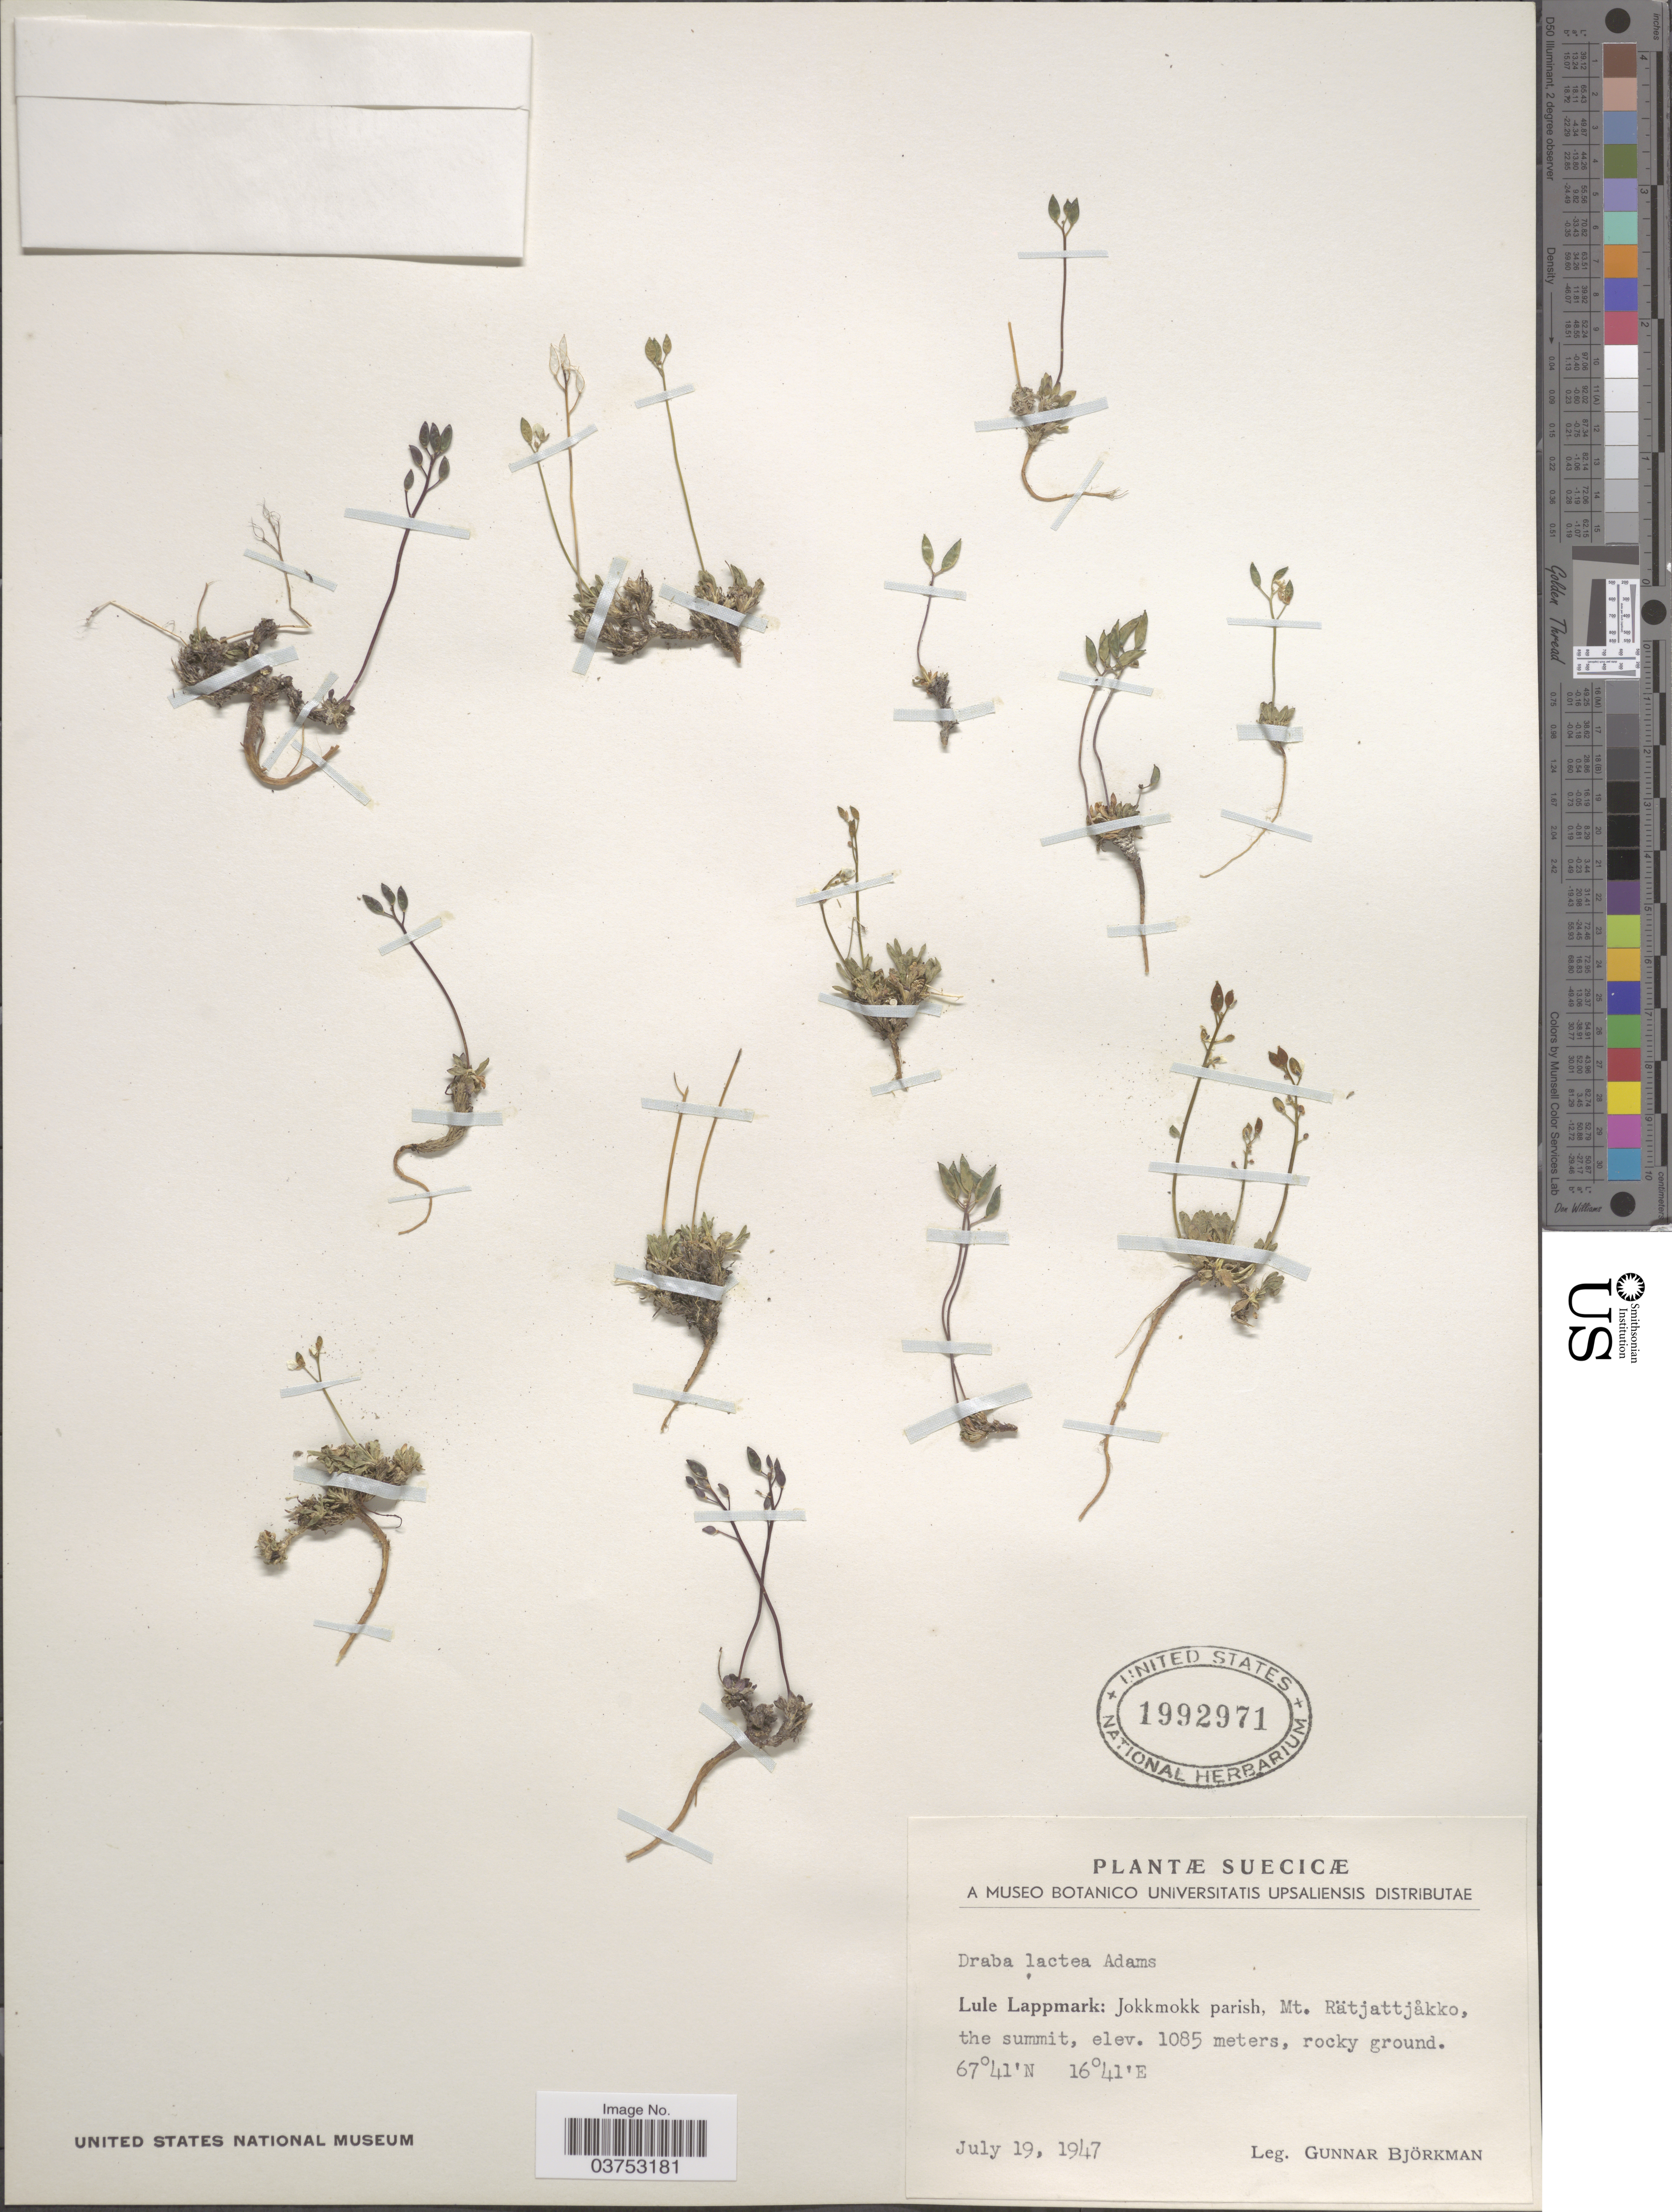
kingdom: Plantae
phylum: Tracheophyta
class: Magnoliopsida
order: Brassicales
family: Brassicaceae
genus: Draba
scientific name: Draba lactea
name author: Adams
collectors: G. Bjorkman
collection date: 1947-07-19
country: Sweden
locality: Suecicœ. Lule Lappmark: Jokkmokk parish, Mt. Rätjattjåkko, the summit.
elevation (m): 1085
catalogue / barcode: US 1992971